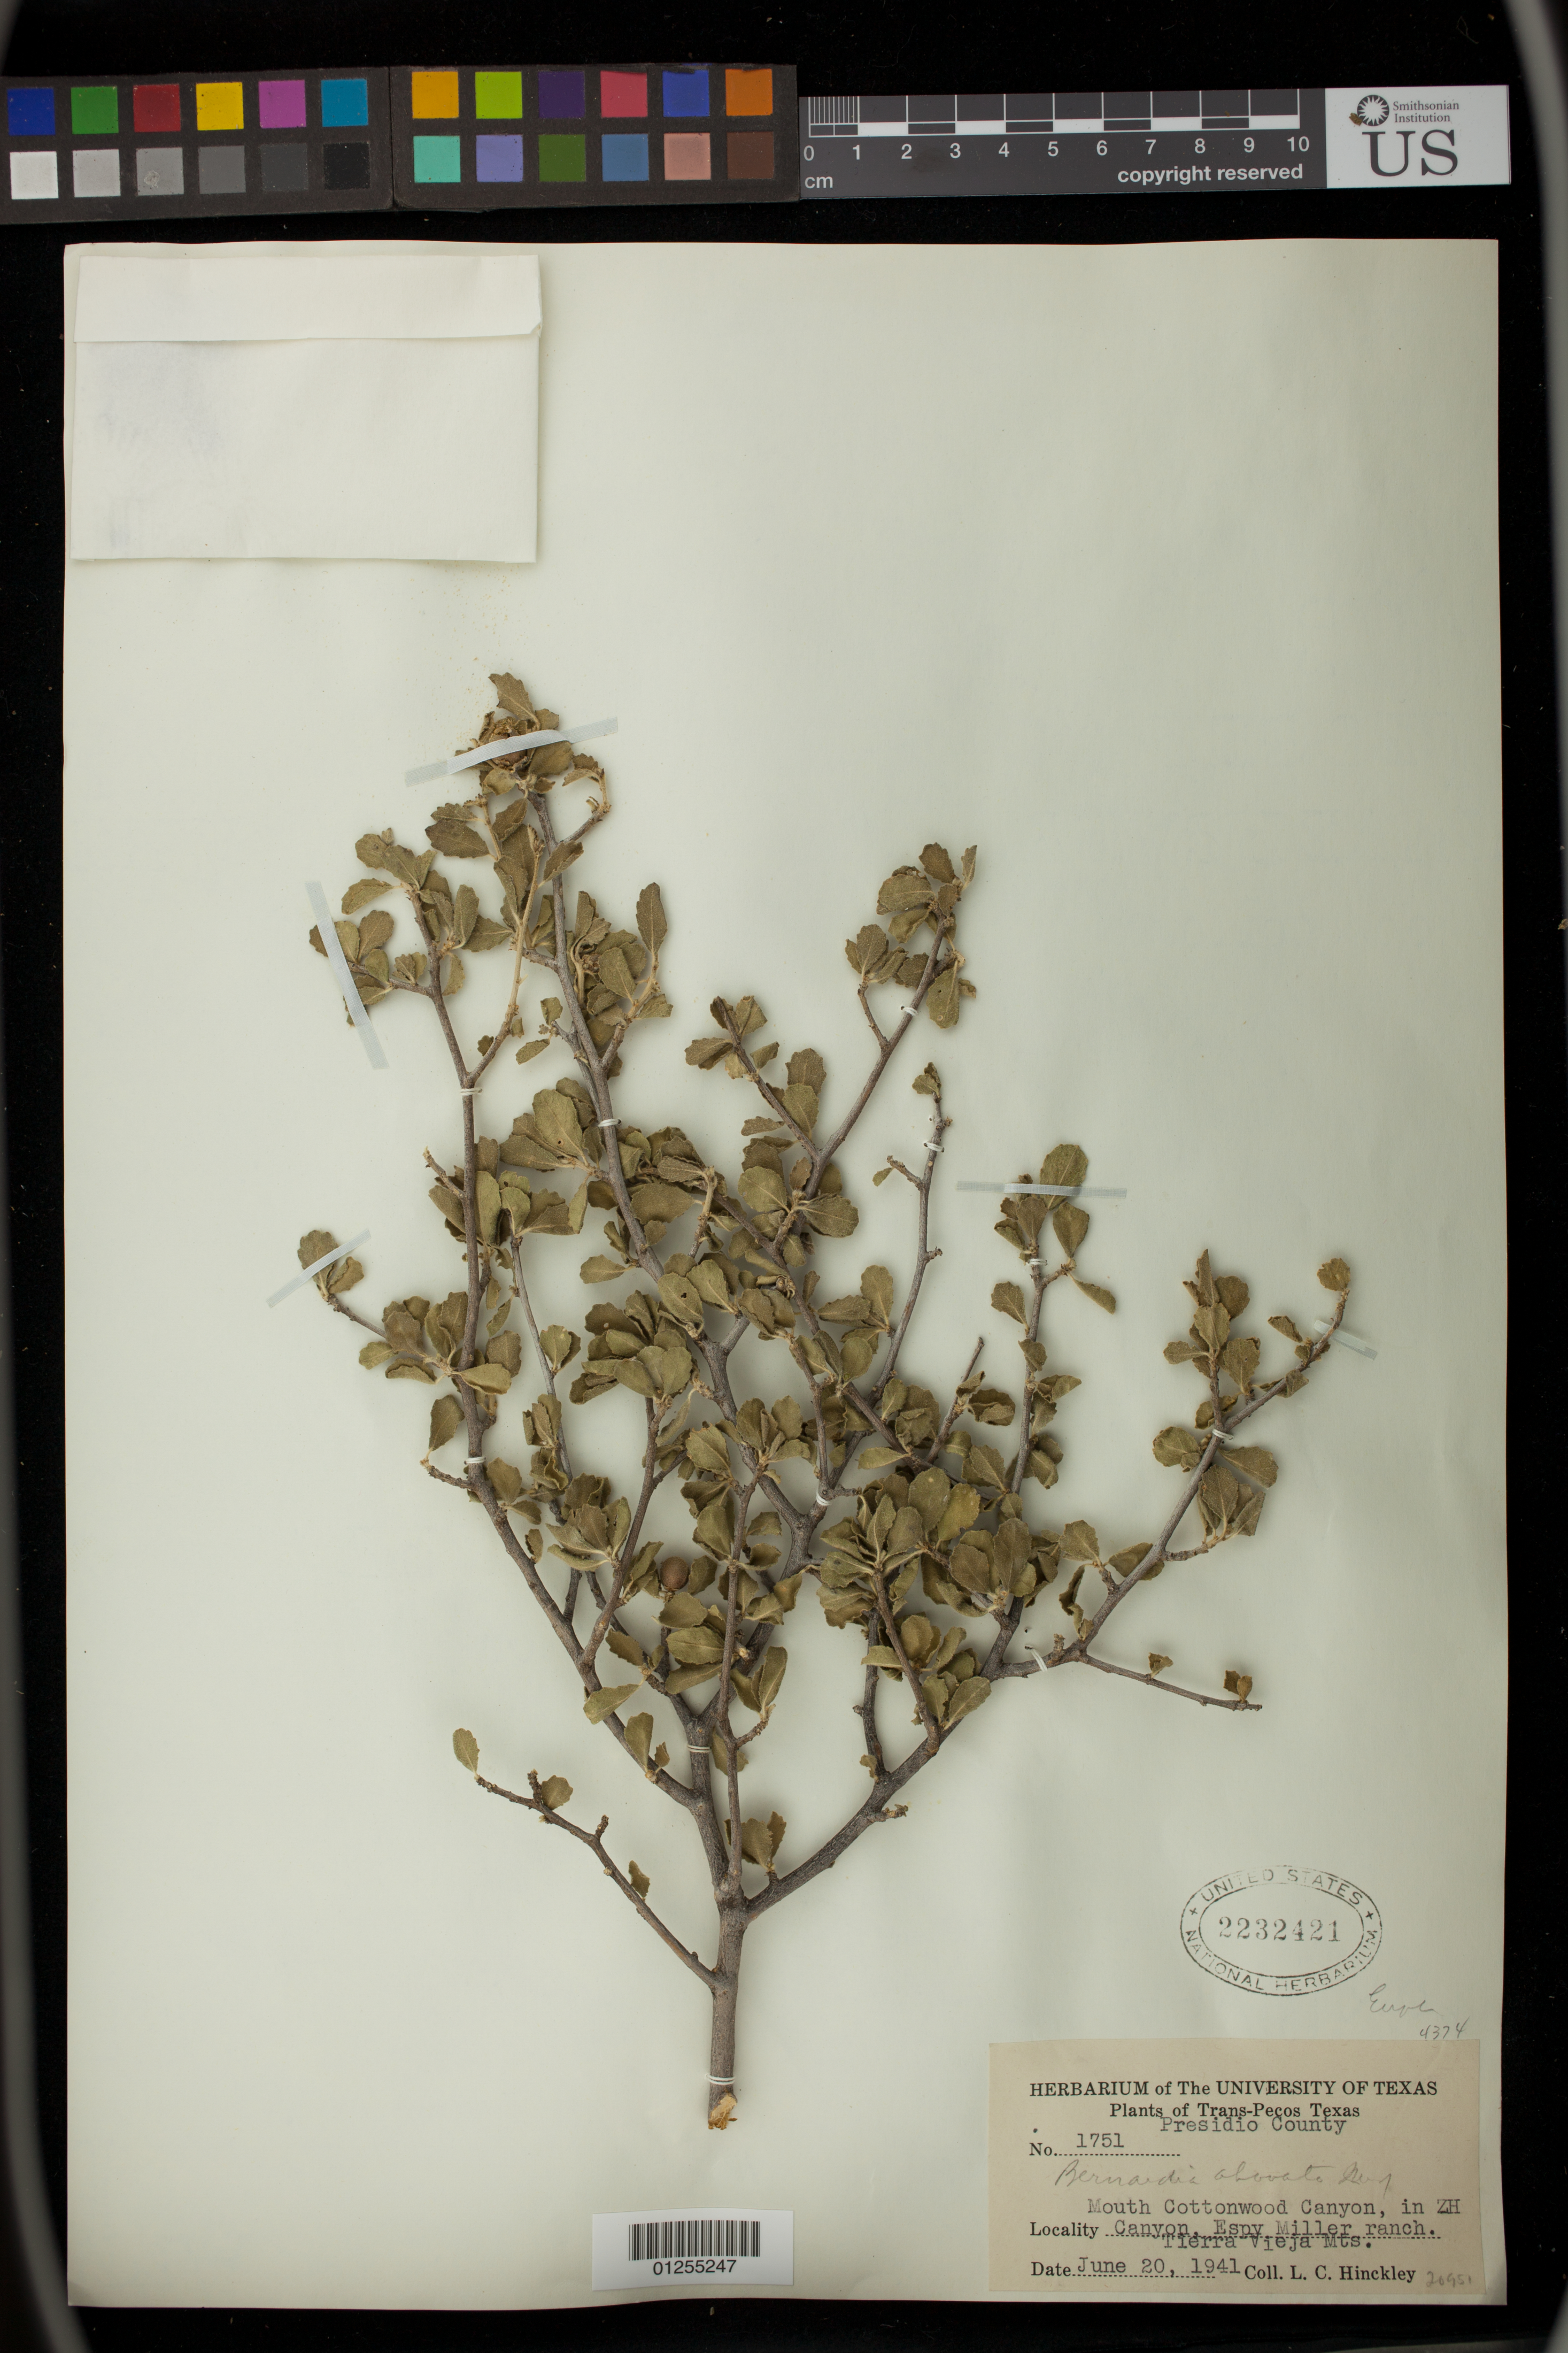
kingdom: Plantae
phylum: Tracheophyta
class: Magnoliopsida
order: Malpighiales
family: Euphorbiaceae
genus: Bernardia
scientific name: Bernardia obovata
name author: I.M. Johnst.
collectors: L. Hinckley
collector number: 1751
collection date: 1941-06-20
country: United States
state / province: Texas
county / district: Presidio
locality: Trans-Pecos.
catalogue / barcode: US 2232421